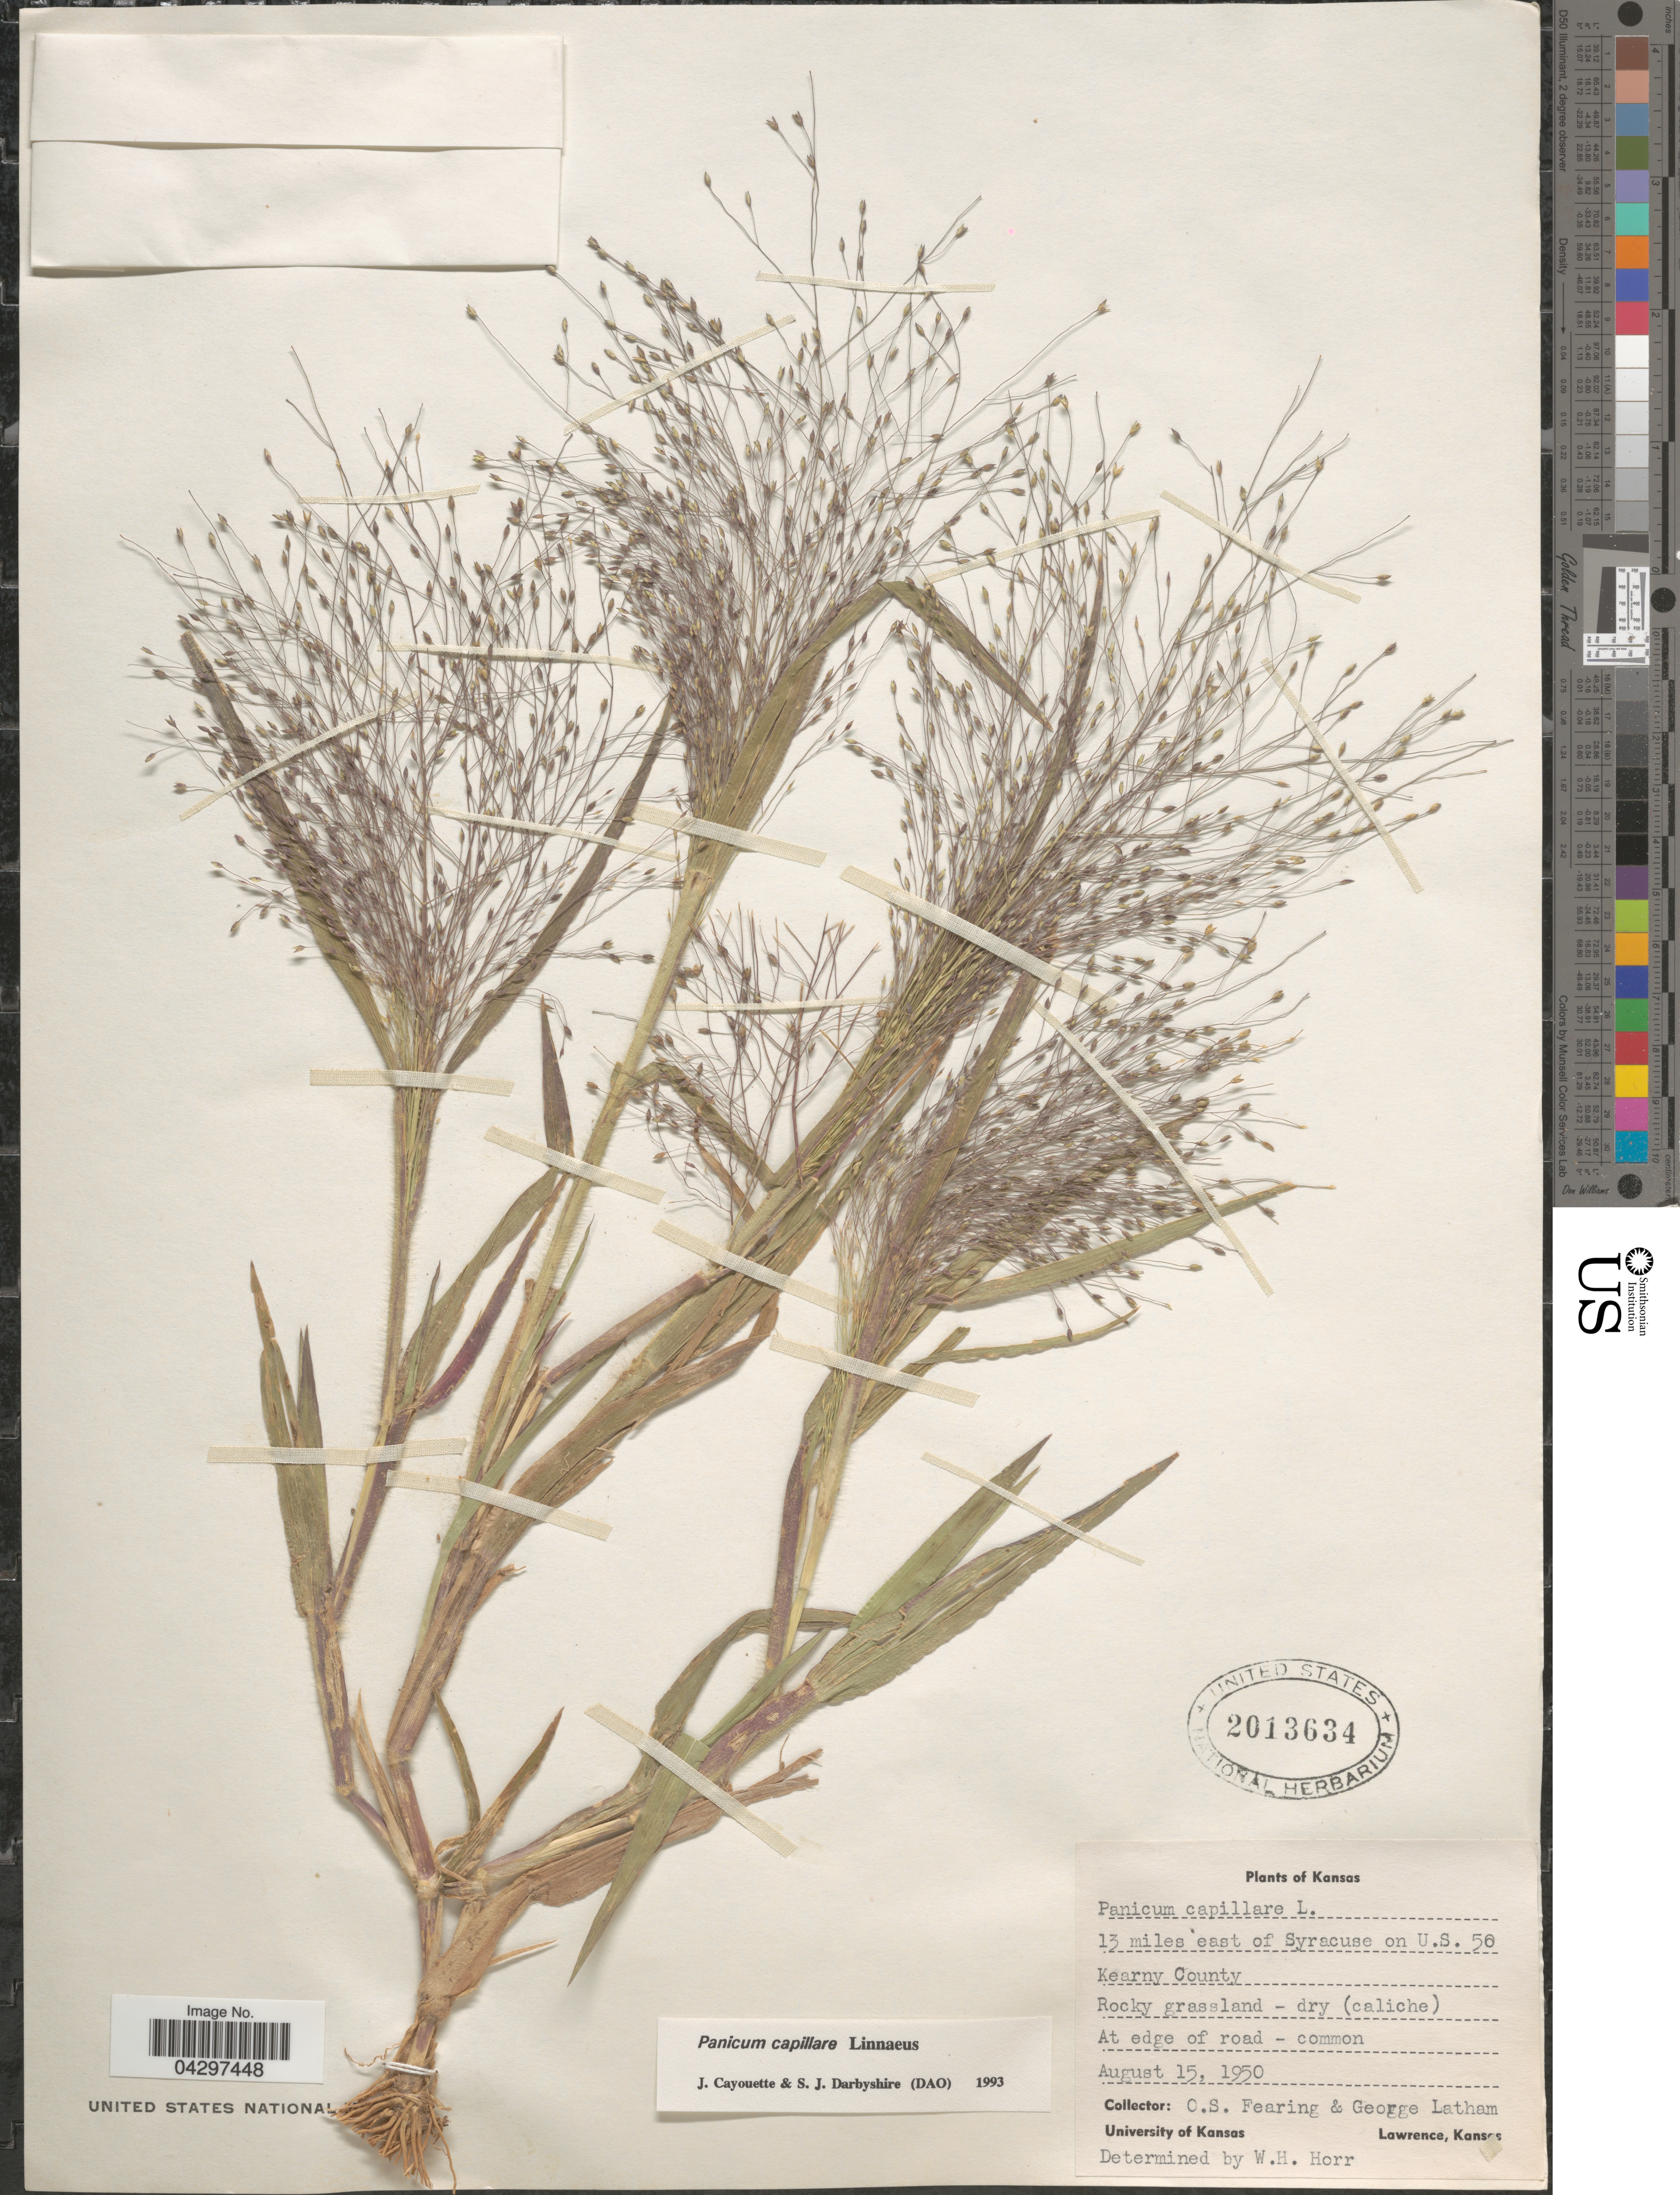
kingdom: Plantae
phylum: Tracheophyta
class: Liliopsida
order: Poales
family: Poaceae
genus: Panicum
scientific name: Panicum capillare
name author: L.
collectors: O. S. Fearing & G. Latham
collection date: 1950-08-15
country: United States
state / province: Kansas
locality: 13 miles east of Syracruse on U.S. 50. Kearny County.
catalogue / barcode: US 2013634